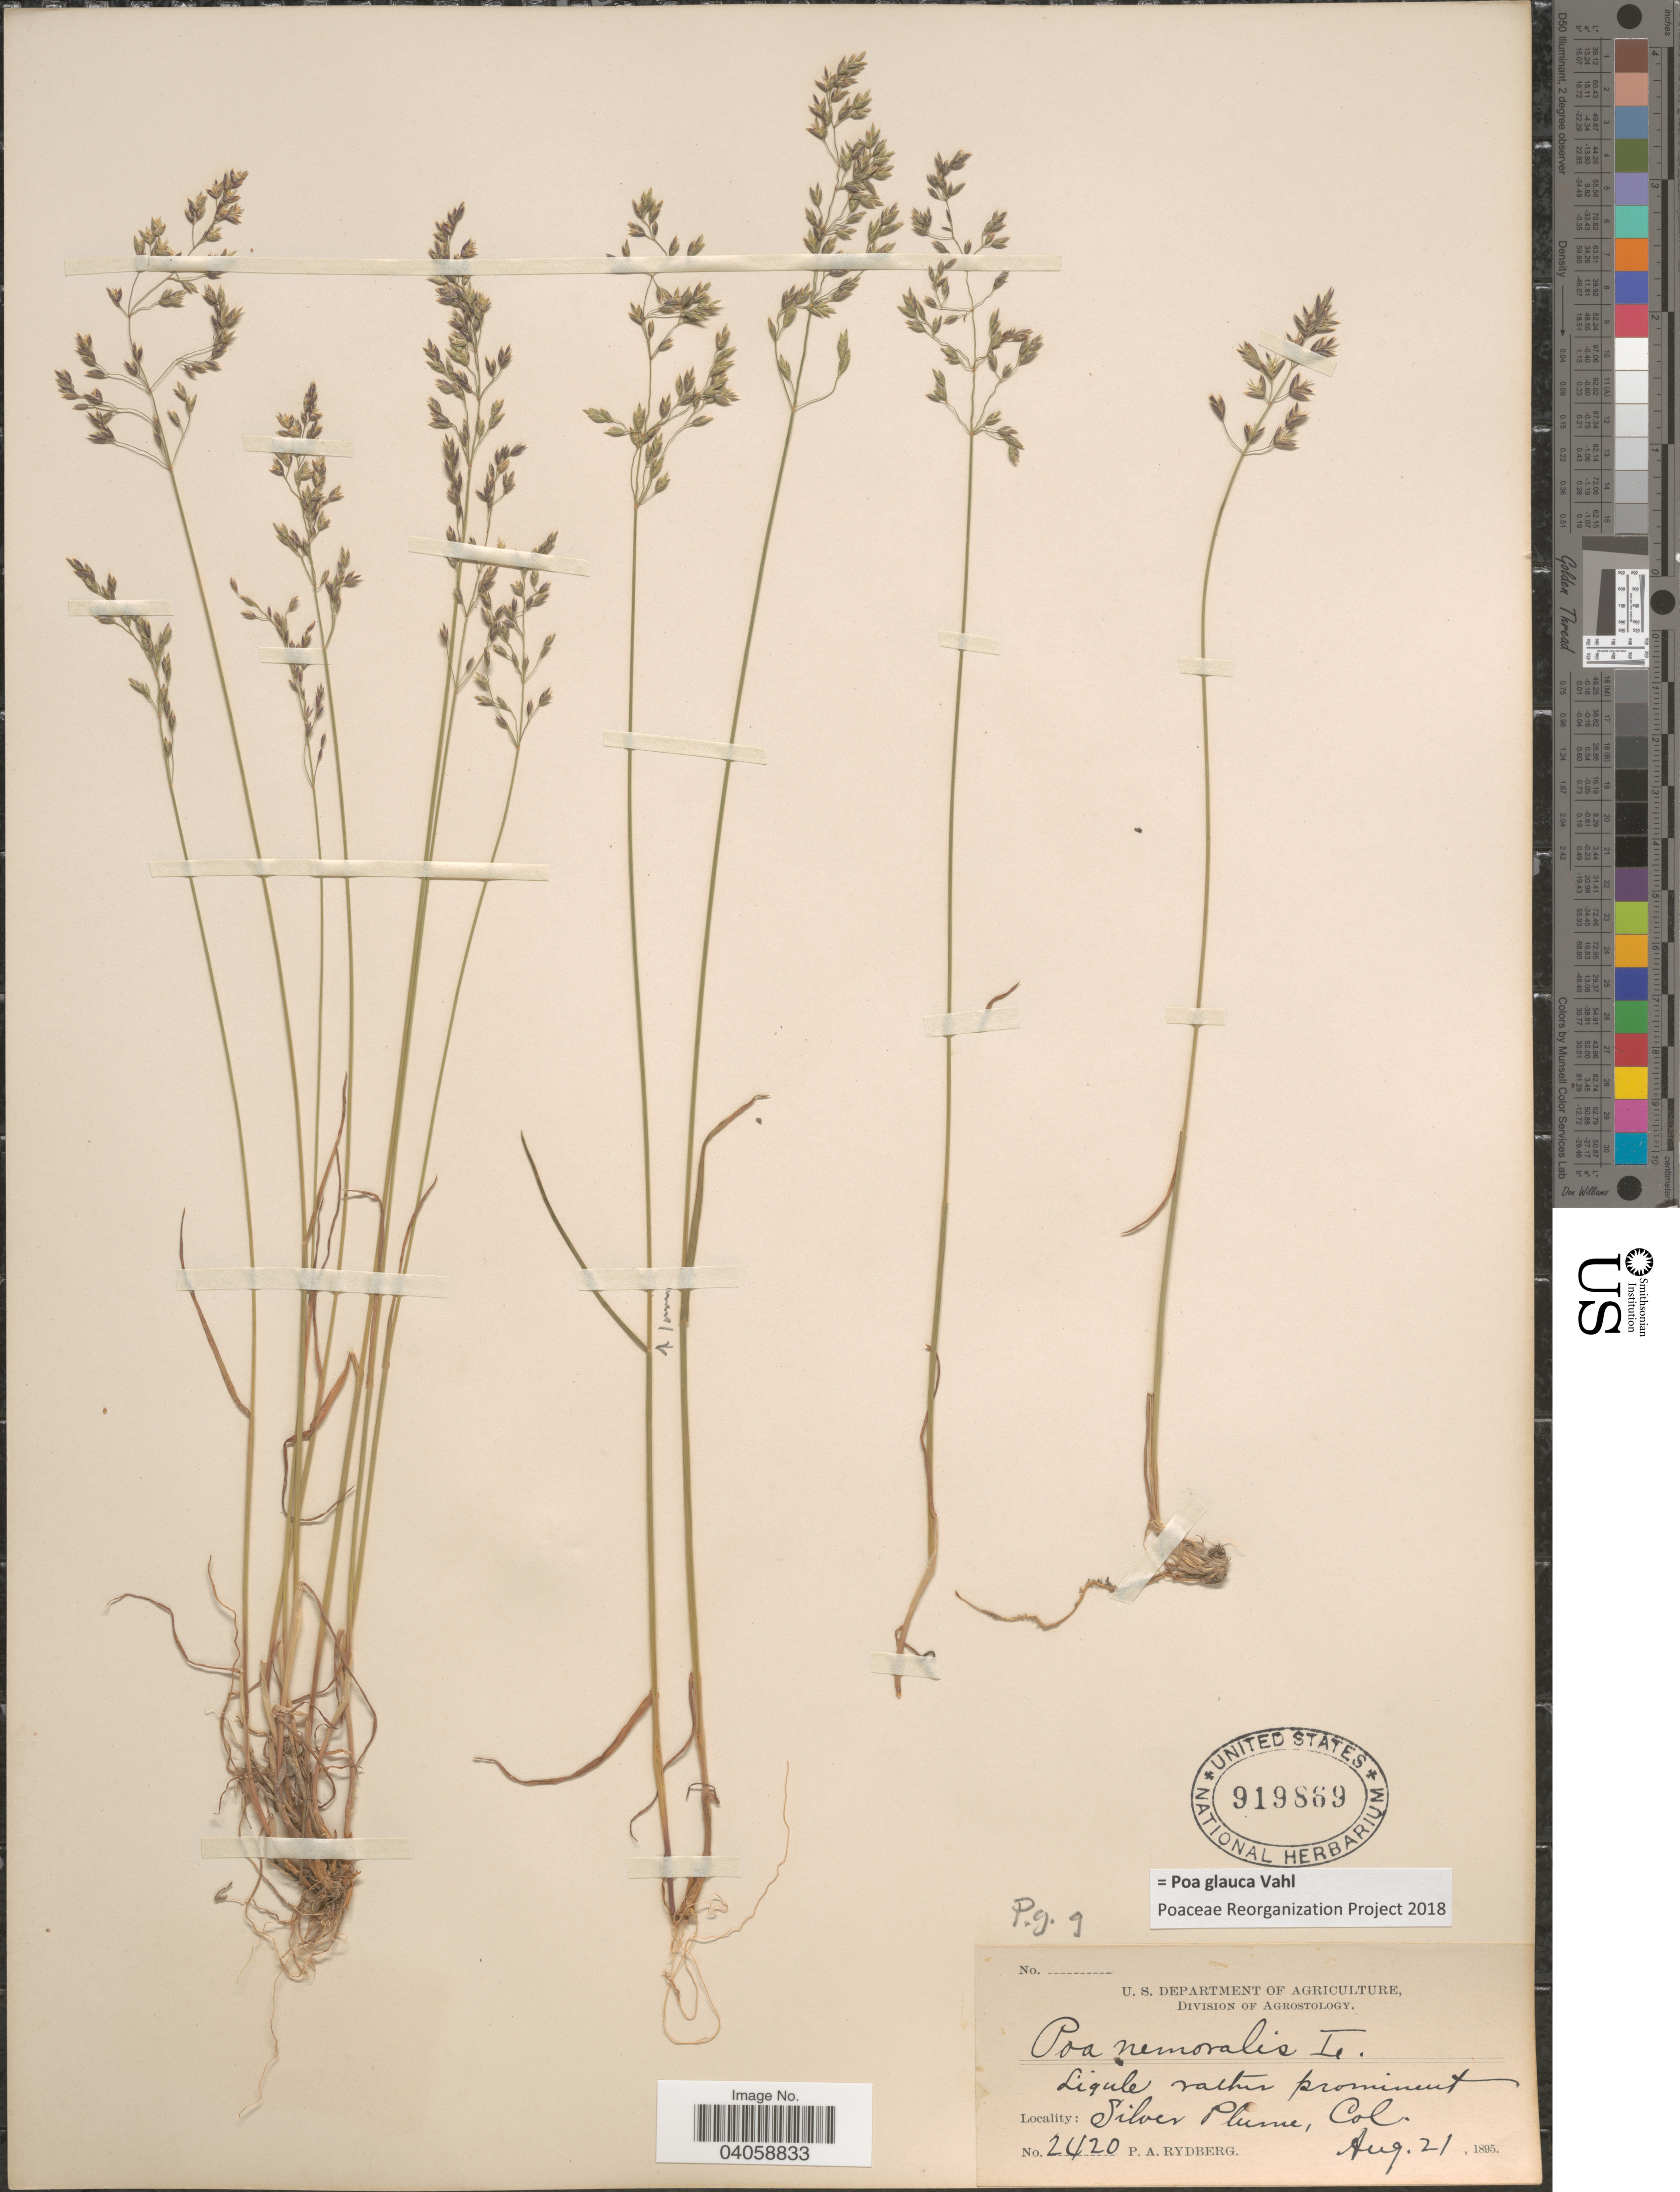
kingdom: Plantae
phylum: Tracheophyta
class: Liliopsida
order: Poales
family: Poaceae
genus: Poa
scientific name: Poa glauca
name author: Vahl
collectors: P. A. Rydberg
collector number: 2420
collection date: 1895-08-21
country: United States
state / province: Colorado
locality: Silver Plume.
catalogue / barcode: US 919869